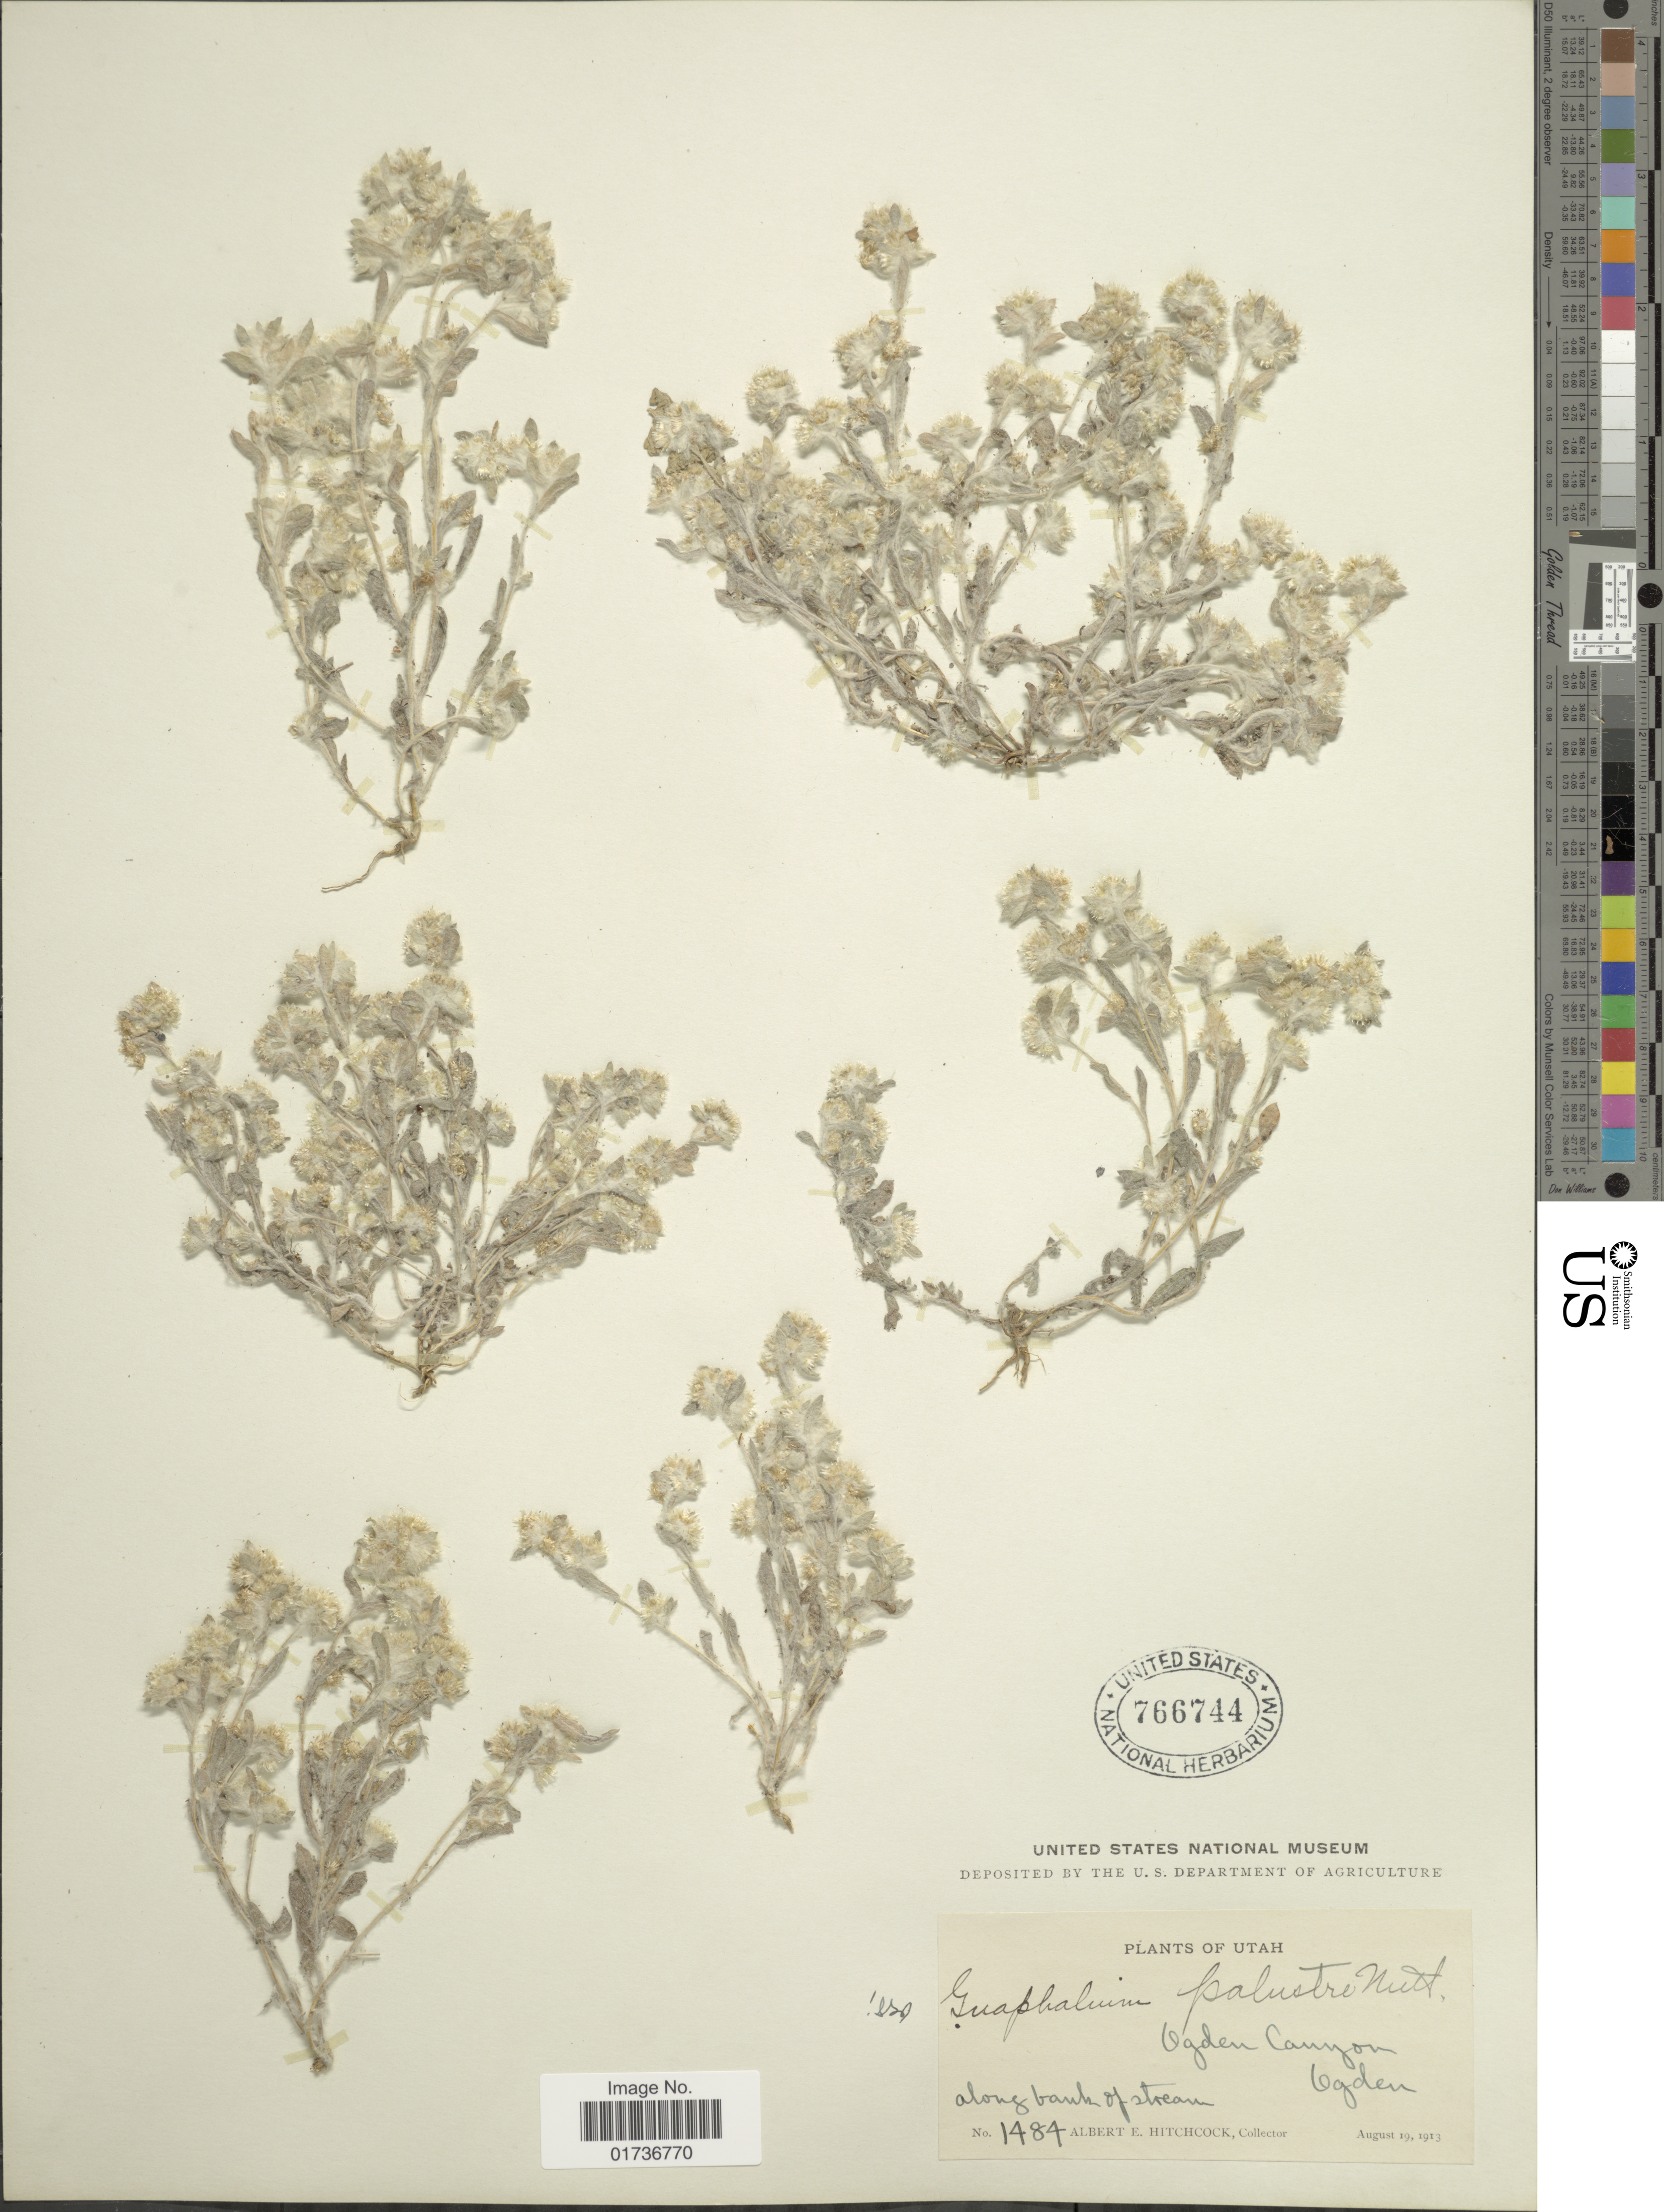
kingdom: Plantae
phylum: Tracheophyta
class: Magnoliopsida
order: Asterales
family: Asteraceae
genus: Gnaphalium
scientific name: Gnaphalium palustre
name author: Nutt.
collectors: A. Hitchcock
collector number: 1484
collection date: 1913-08-19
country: United States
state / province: Utah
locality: Ogden Canyon, Ogden,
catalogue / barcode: US 766744